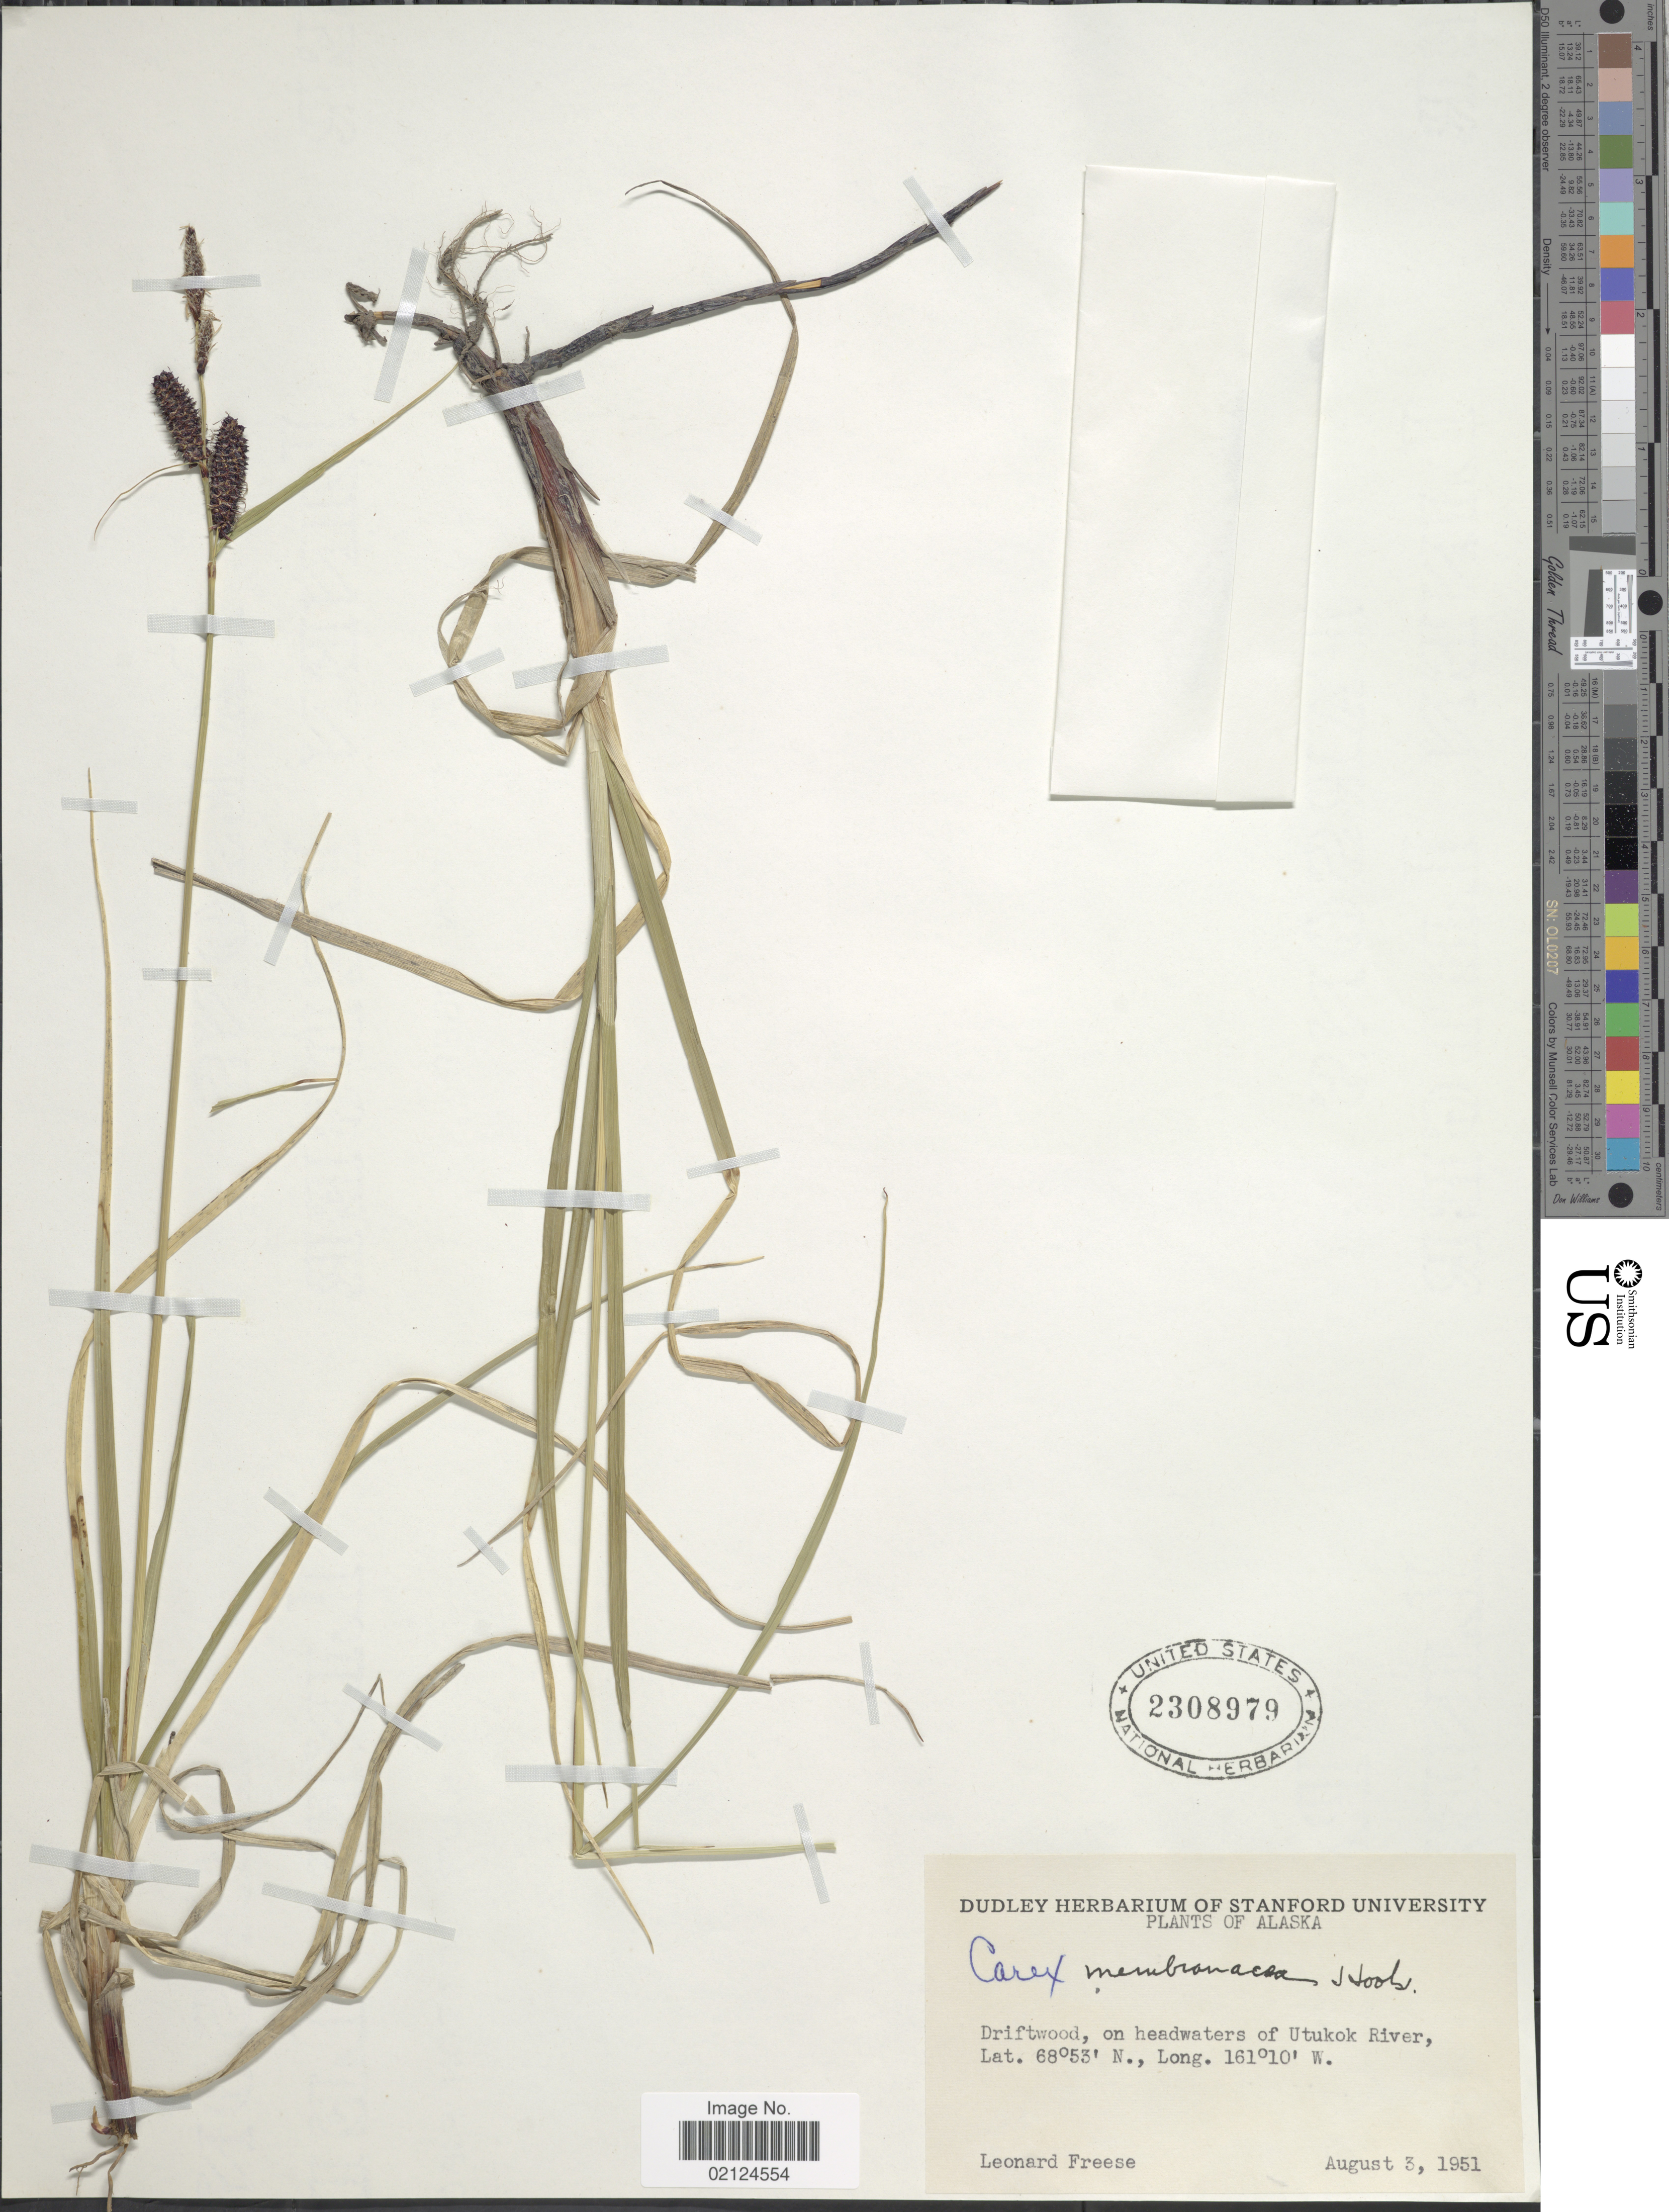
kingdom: Plantae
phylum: Tracheophyta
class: Liliopsida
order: Poales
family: Cyperaceae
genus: Carex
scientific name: Carex membranacea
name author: Hook.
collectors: L. Freese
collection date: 1951-08-03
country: United States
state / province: Alaska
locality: Driftwood, on headwaters of Utukok River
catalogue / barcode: US 2308979